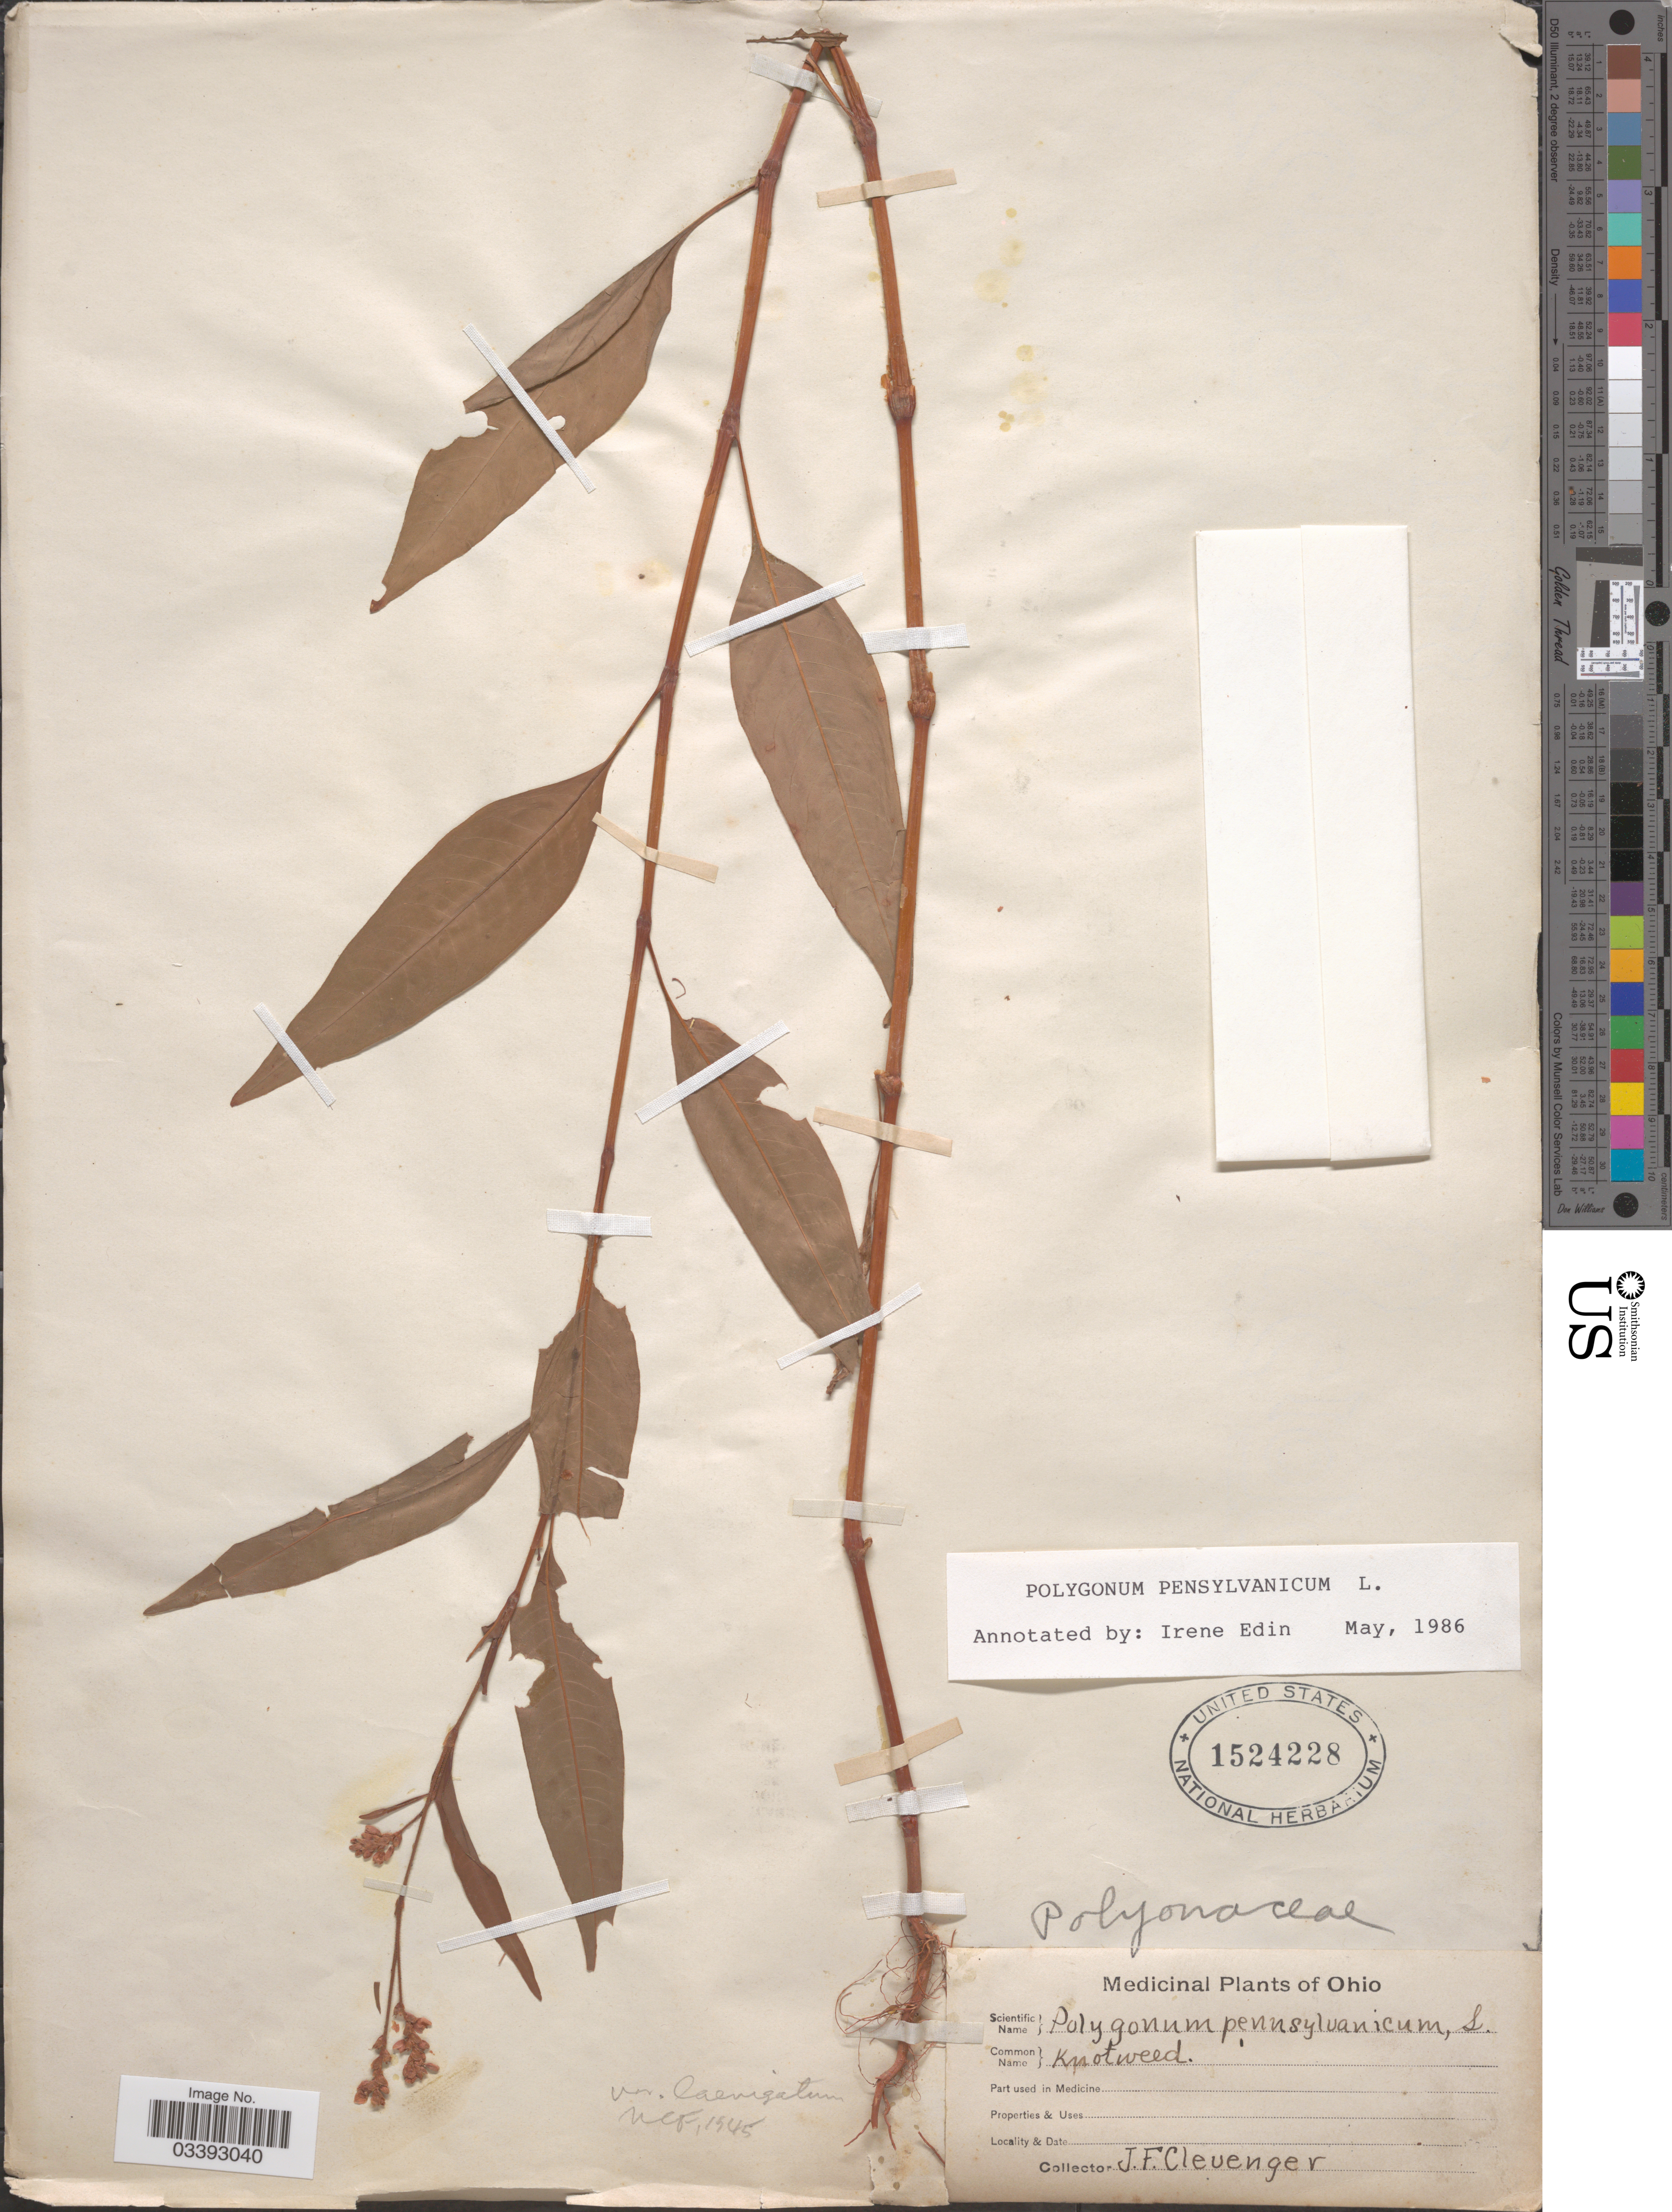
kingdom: Plantae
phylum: Tracheophyta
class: Magnoliopsida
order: Caryophyllales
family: Polygonaceae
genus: Persicaria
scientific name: Persicaria pensylvanica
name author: (L.) M. Gómez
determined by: Atha, D. E.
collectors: J. F. Clevenger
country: United States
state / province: Ohio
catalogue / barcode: US 1524228